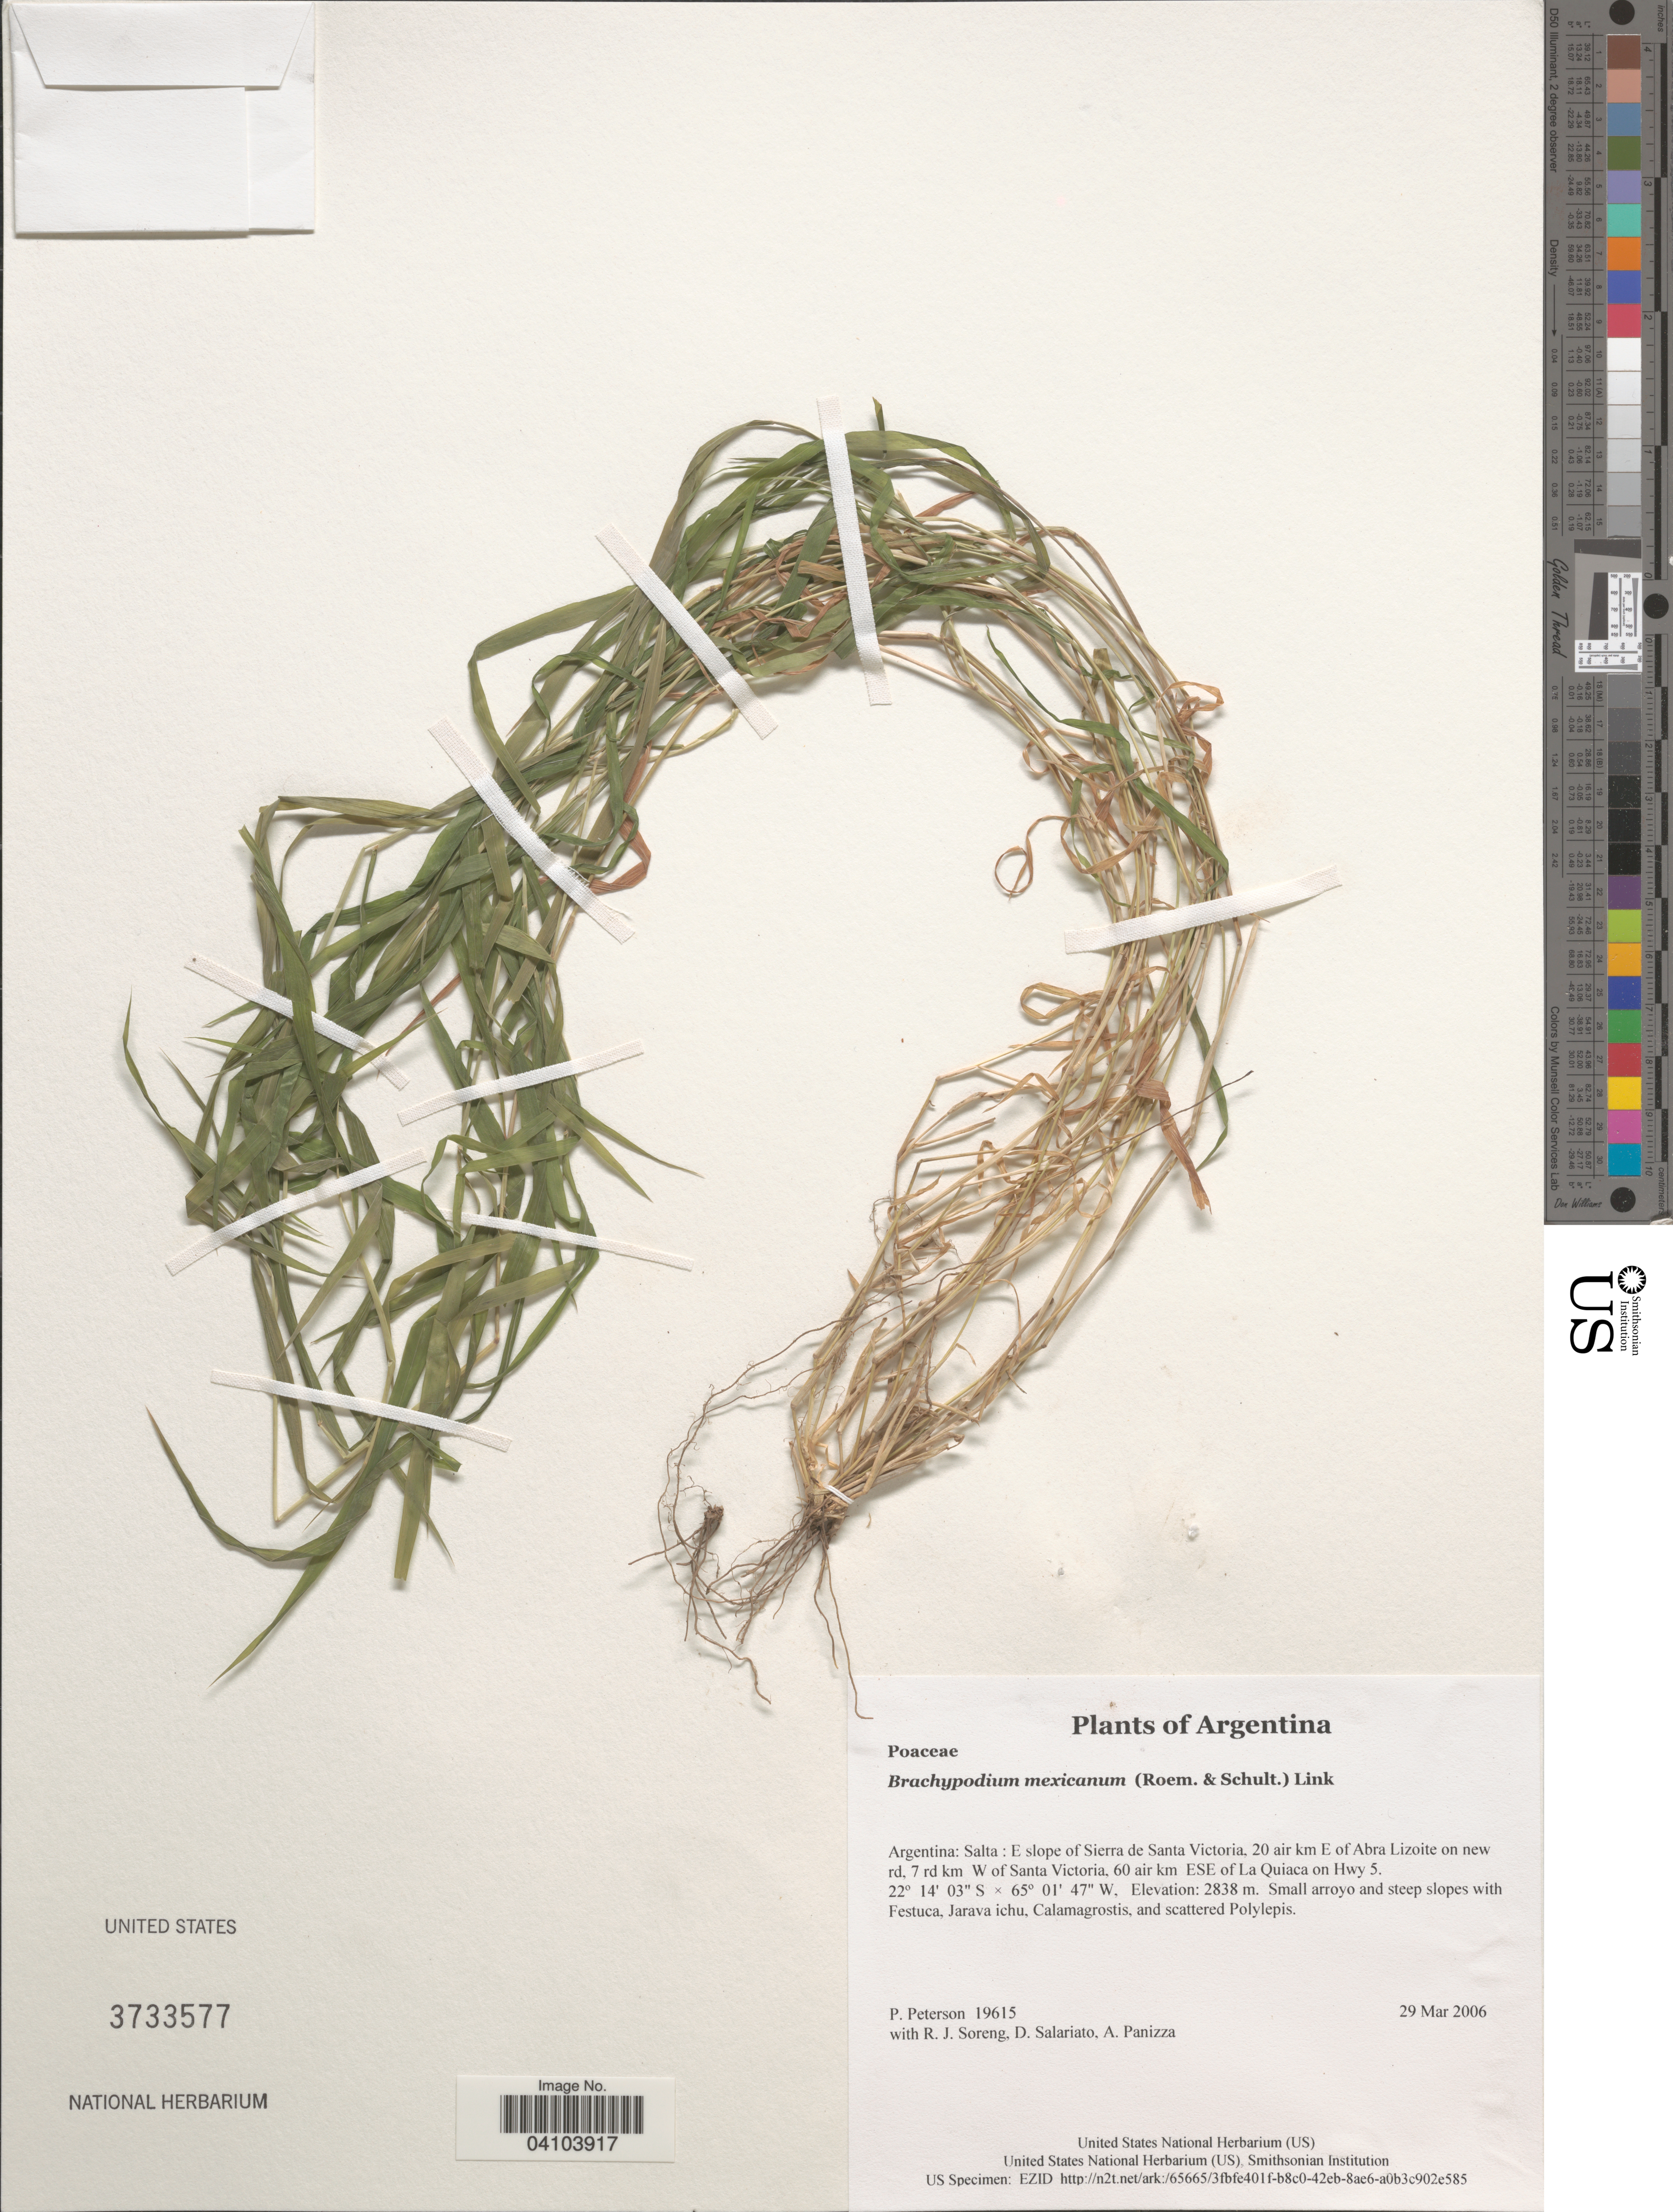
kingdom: Plantae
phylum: Tracheophyta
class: Liliopsida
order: Poales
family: Poaceae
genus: Brachypodium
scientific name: Brachypodium mexicanum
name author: (Roem. & Schult.) Link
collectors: P. Peterson, R. J. Soreng, D. Salariato & A. Panizza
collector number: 19615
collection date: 2006-03-29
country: Argentina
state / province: Salta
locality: E slope of Sierra de Santa Victoria, 20 air km E of Abra Lizoite on new rd, 7 rd km W of Santa Victoria, 60 air km ESE of La Quiaca on Hwy 5.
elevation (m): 2838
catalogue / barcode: US 3733577